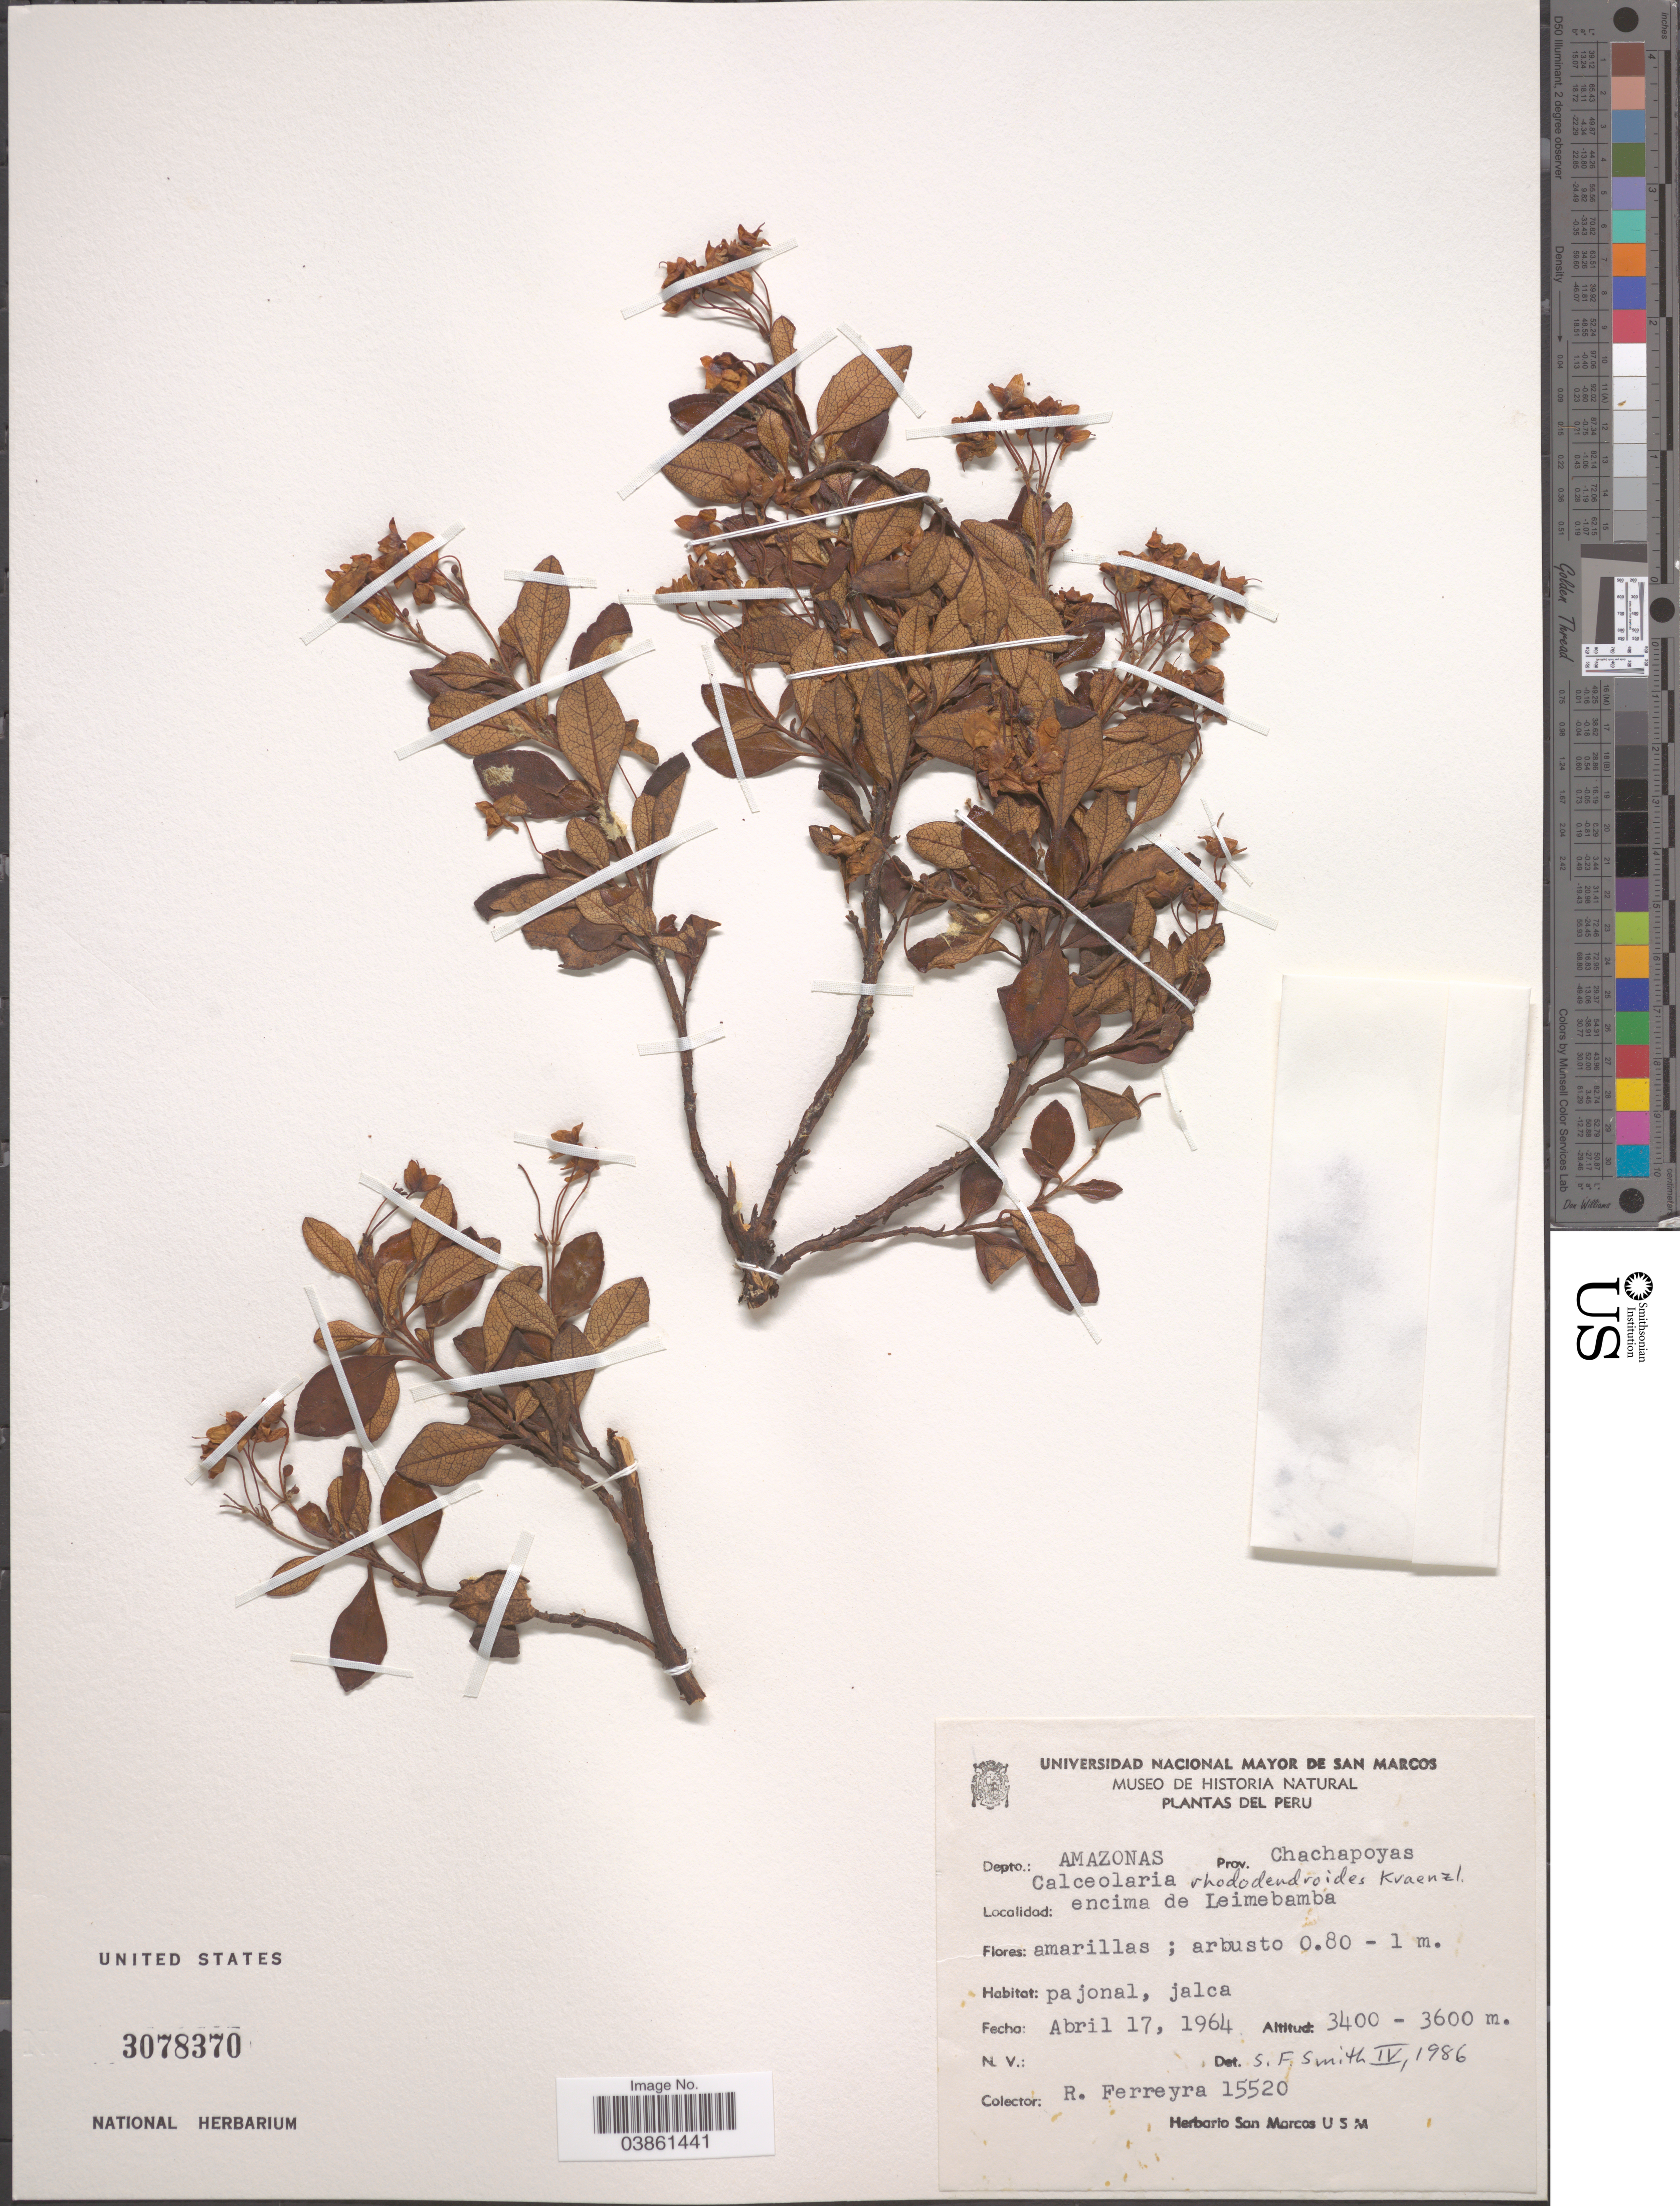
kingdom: Plantae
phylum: Tracheophyta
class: Magnoliopsida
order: Lamiales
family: Calceolariaceae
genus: Calceolaria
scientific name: Calceolaria rhododendroides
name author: Kraenzl.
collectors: R. A. Ferreyra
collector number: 15520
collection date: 1964-04-17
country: Peru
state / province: Amazonas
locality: Depto.: Amazonas. Prov. Chachapoyas. Encima de Leimebamba.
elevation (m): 3400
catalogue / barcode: US 3078370